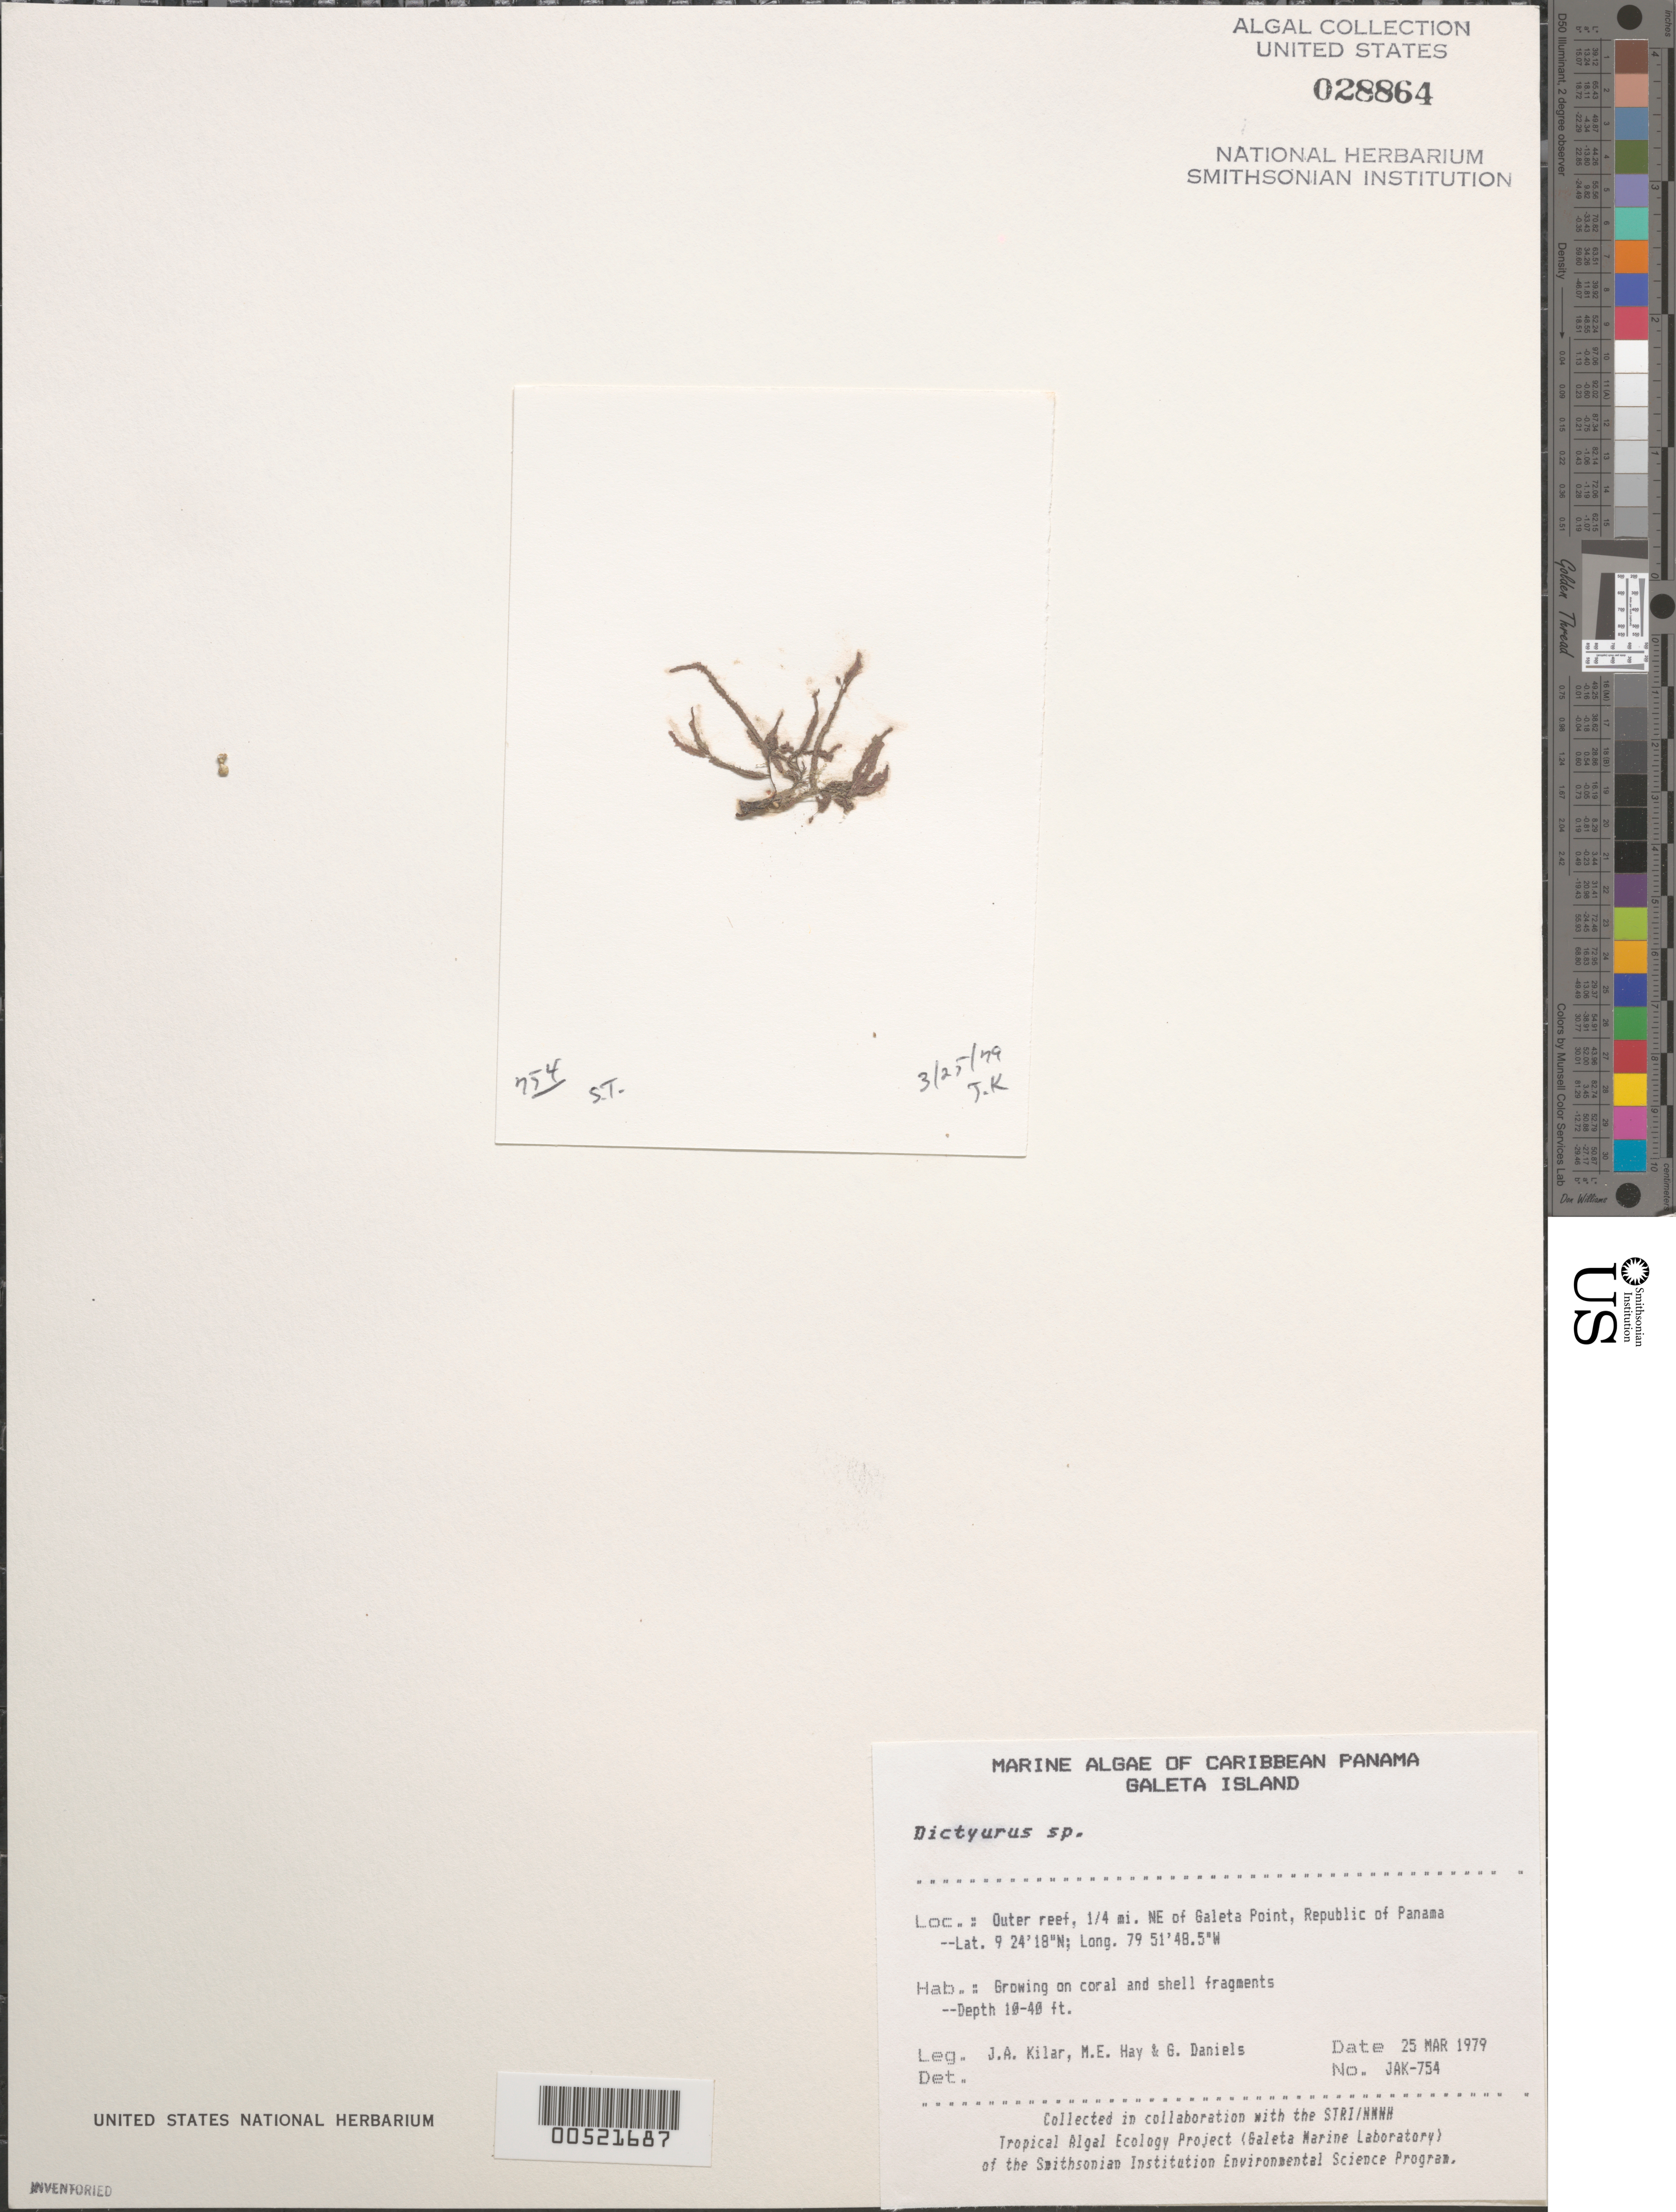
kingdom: Plantae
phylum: Rhodophyta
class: Florideophyceae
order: Ceramiales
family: Dasyaceae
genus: Dictyurus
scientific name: Dictyurus sp.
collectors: J. A. Kilar, M. E. Hay & G. S. Daniels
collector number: JAK-754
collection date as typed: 25 Mar 1979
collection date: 1979-03-25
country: Panama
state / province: Colón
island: Galeta Island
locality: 1/4th mile northeast of Galeta Point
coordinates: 9 24'18"N, 79 51'48.5"W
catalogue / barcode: US 28864